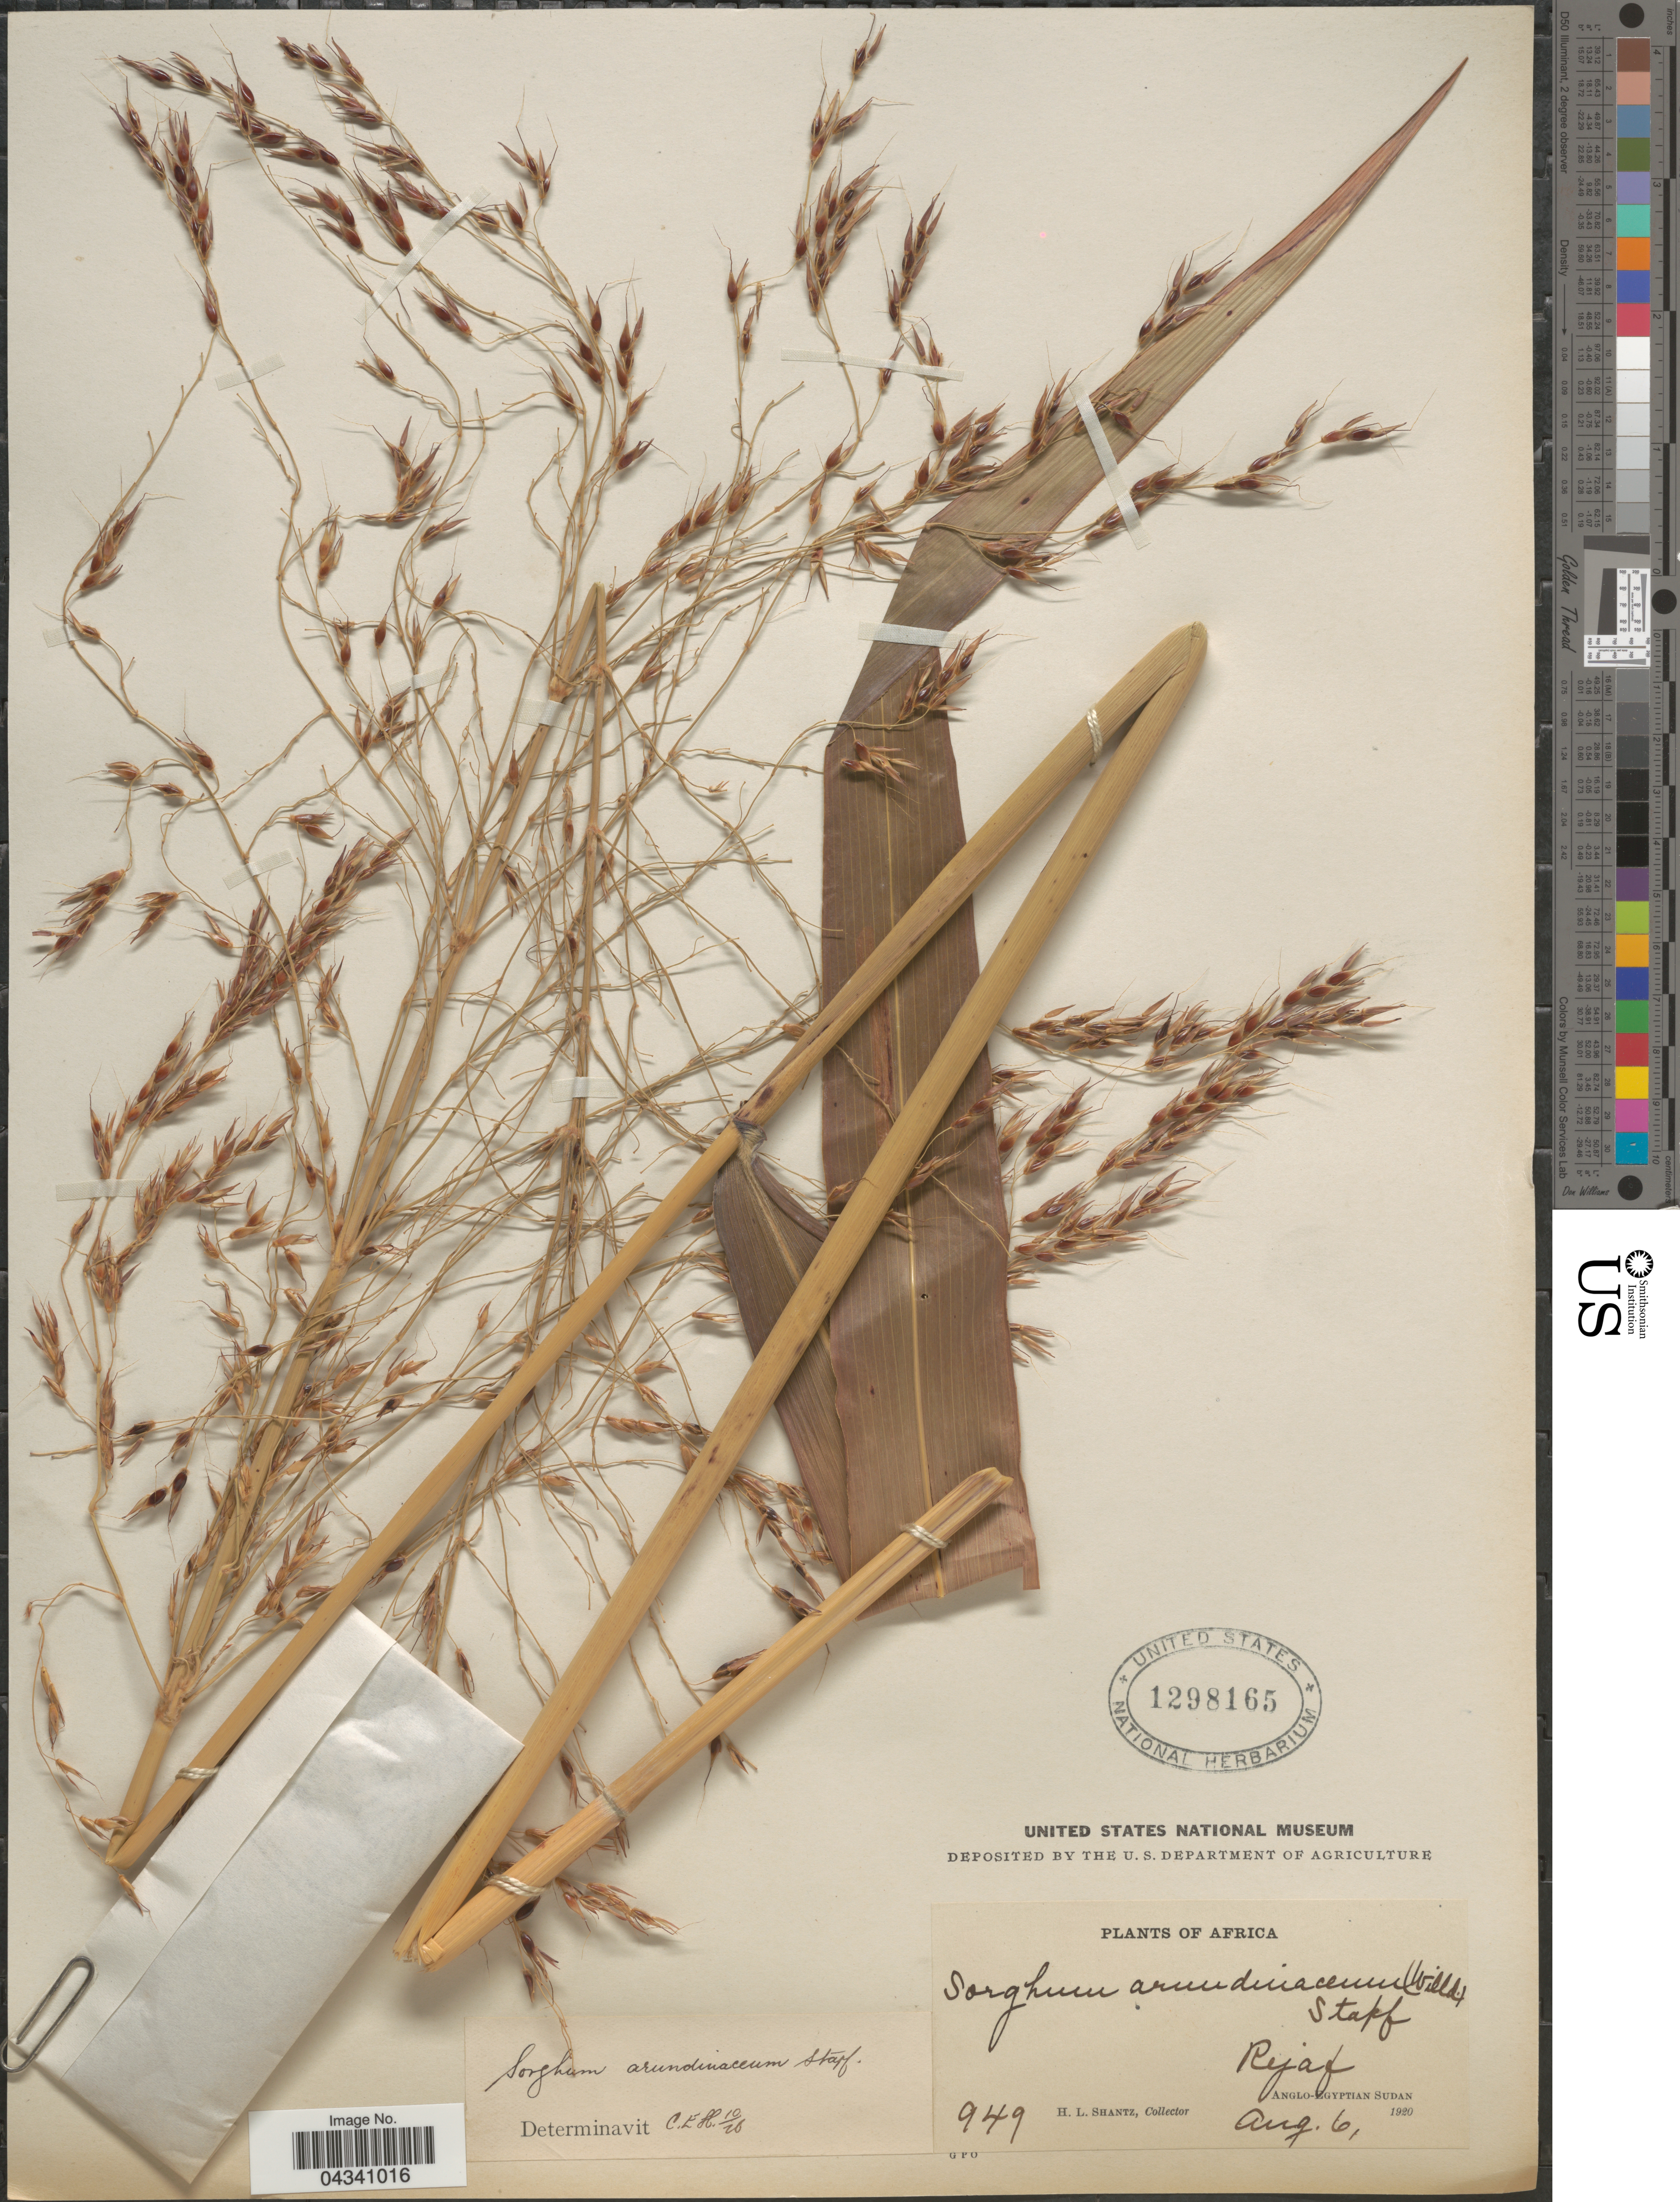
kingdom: Plantae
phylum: Tracheophyta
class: Liliopsida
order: Poales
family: Poaceae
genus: Sorghum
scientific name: Sorghum arundinaceum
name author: (Desv.) Stapf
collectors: H. Shantz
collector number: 949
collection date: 1920-08-06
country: South Sudan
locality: Africa. Rejaf. Anglo-Egyptian Sudan.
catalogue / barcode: US 1298165